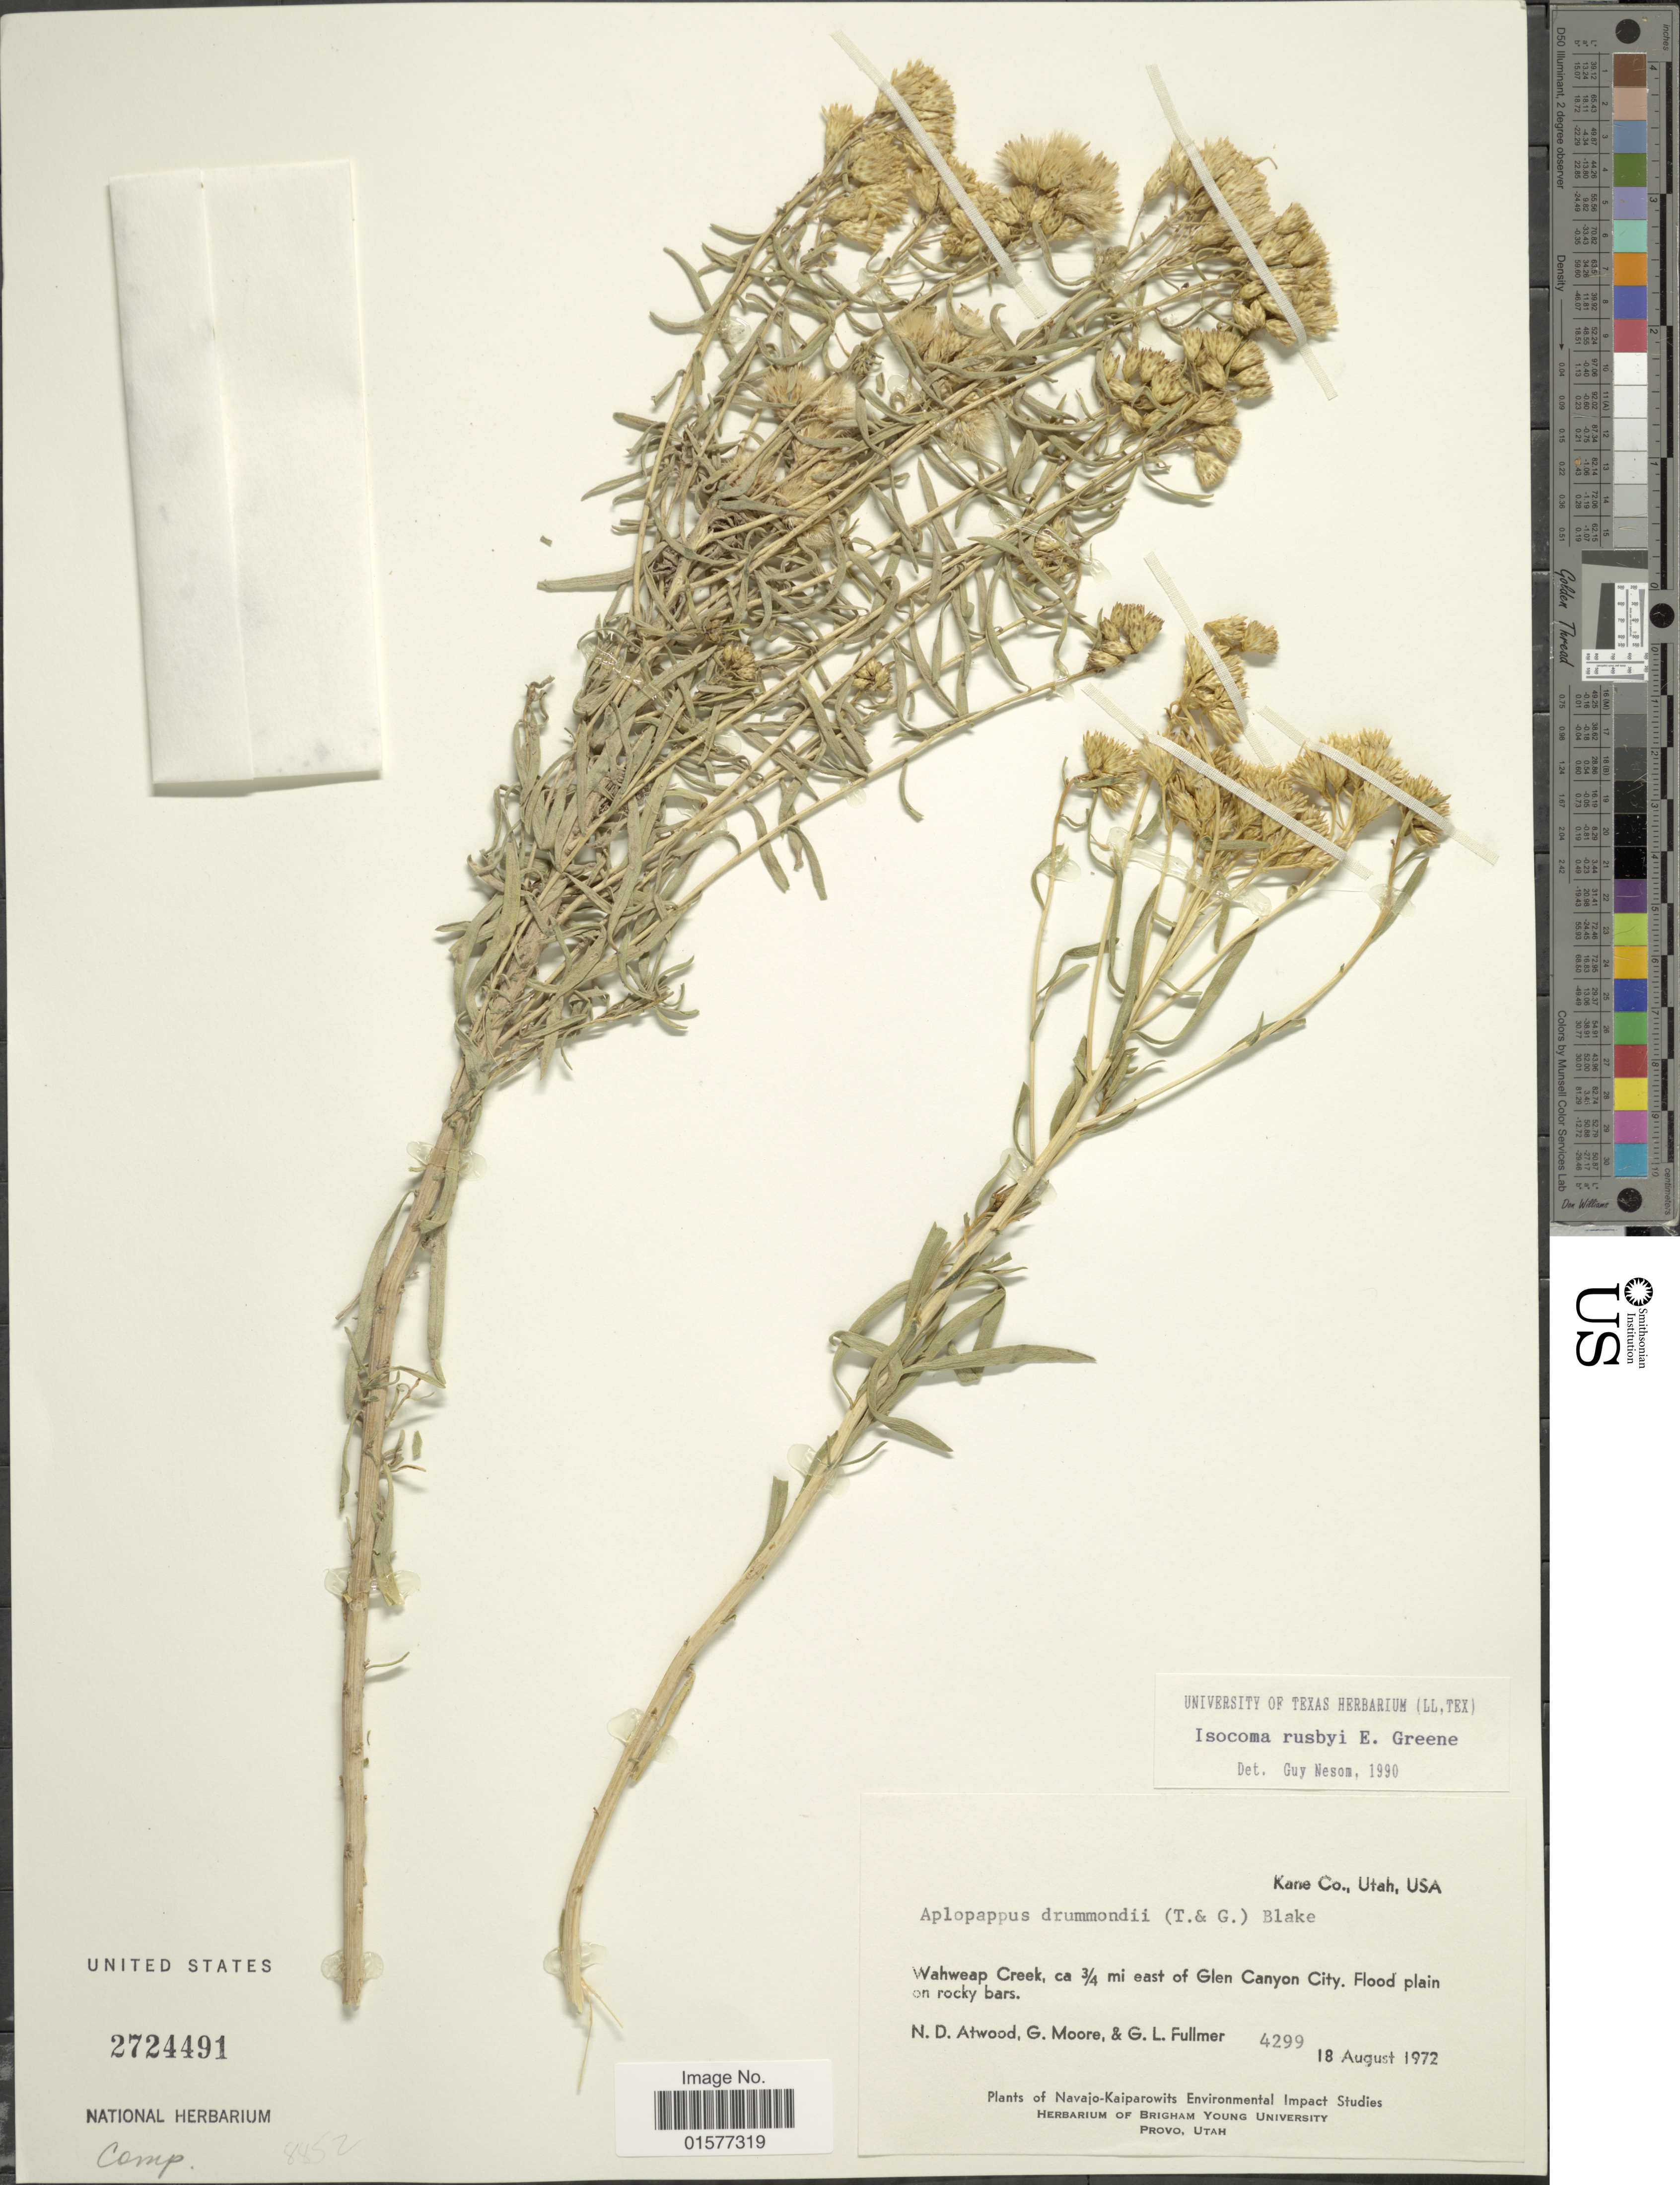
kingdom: Plantae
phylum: Tracheophyta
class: Magnoliopsida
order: Asterales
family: Asteraceae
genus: Isocoma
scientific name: Isocoma rusbyi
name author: Greene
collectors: N. Atwood, G. Moore & G. Fullmer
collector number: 4299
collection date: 1972-08-18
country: United States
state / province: Utah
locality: Kane Co., Utah USA, Wahweap Creek, 3/4 mi. east of Glen Canyon City, Flood plain on rocky bars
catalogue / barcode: US 2724491